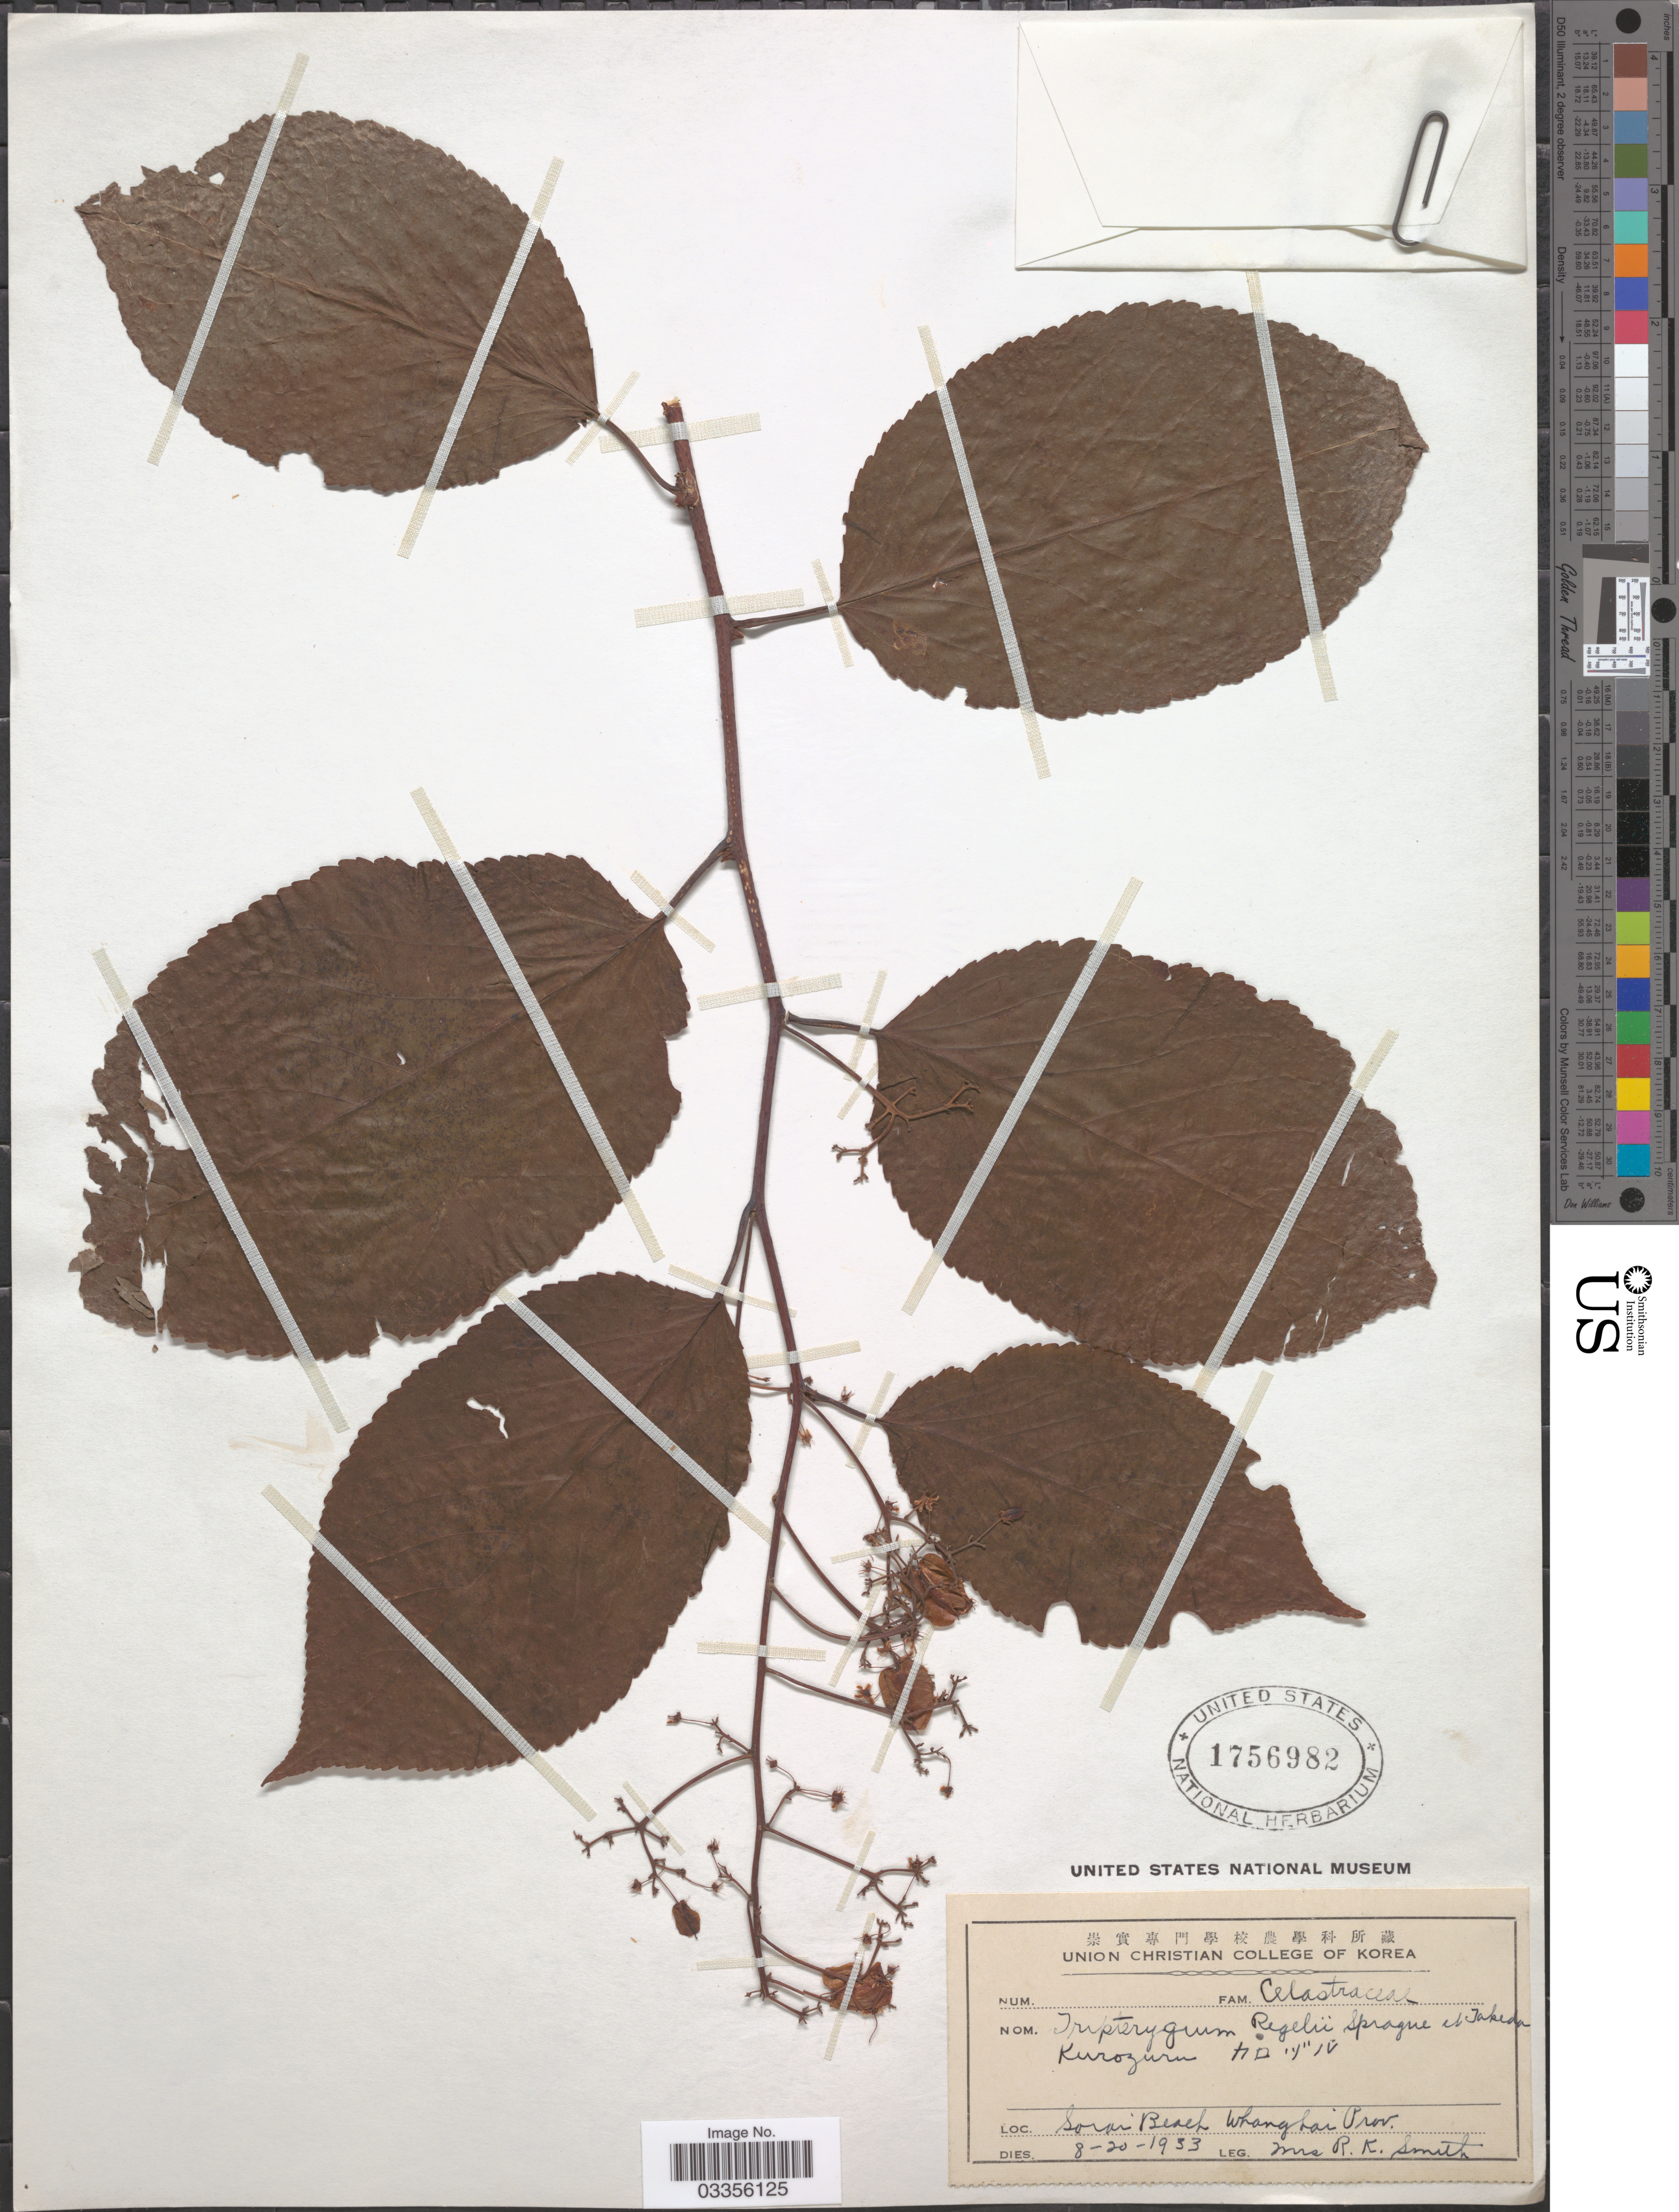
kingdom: Plantae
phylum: Tracheophyta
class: Magnoliopsida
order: Celastrales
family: Celastraceae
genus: Tripterygium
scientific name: Tripterygium regelii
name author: Sprague & Takeda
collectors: Mrs. R. K. Smith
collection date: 1933-08-20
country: North Korea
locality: Sorai Beach Whanghai Prov.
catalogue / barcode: US 1756982